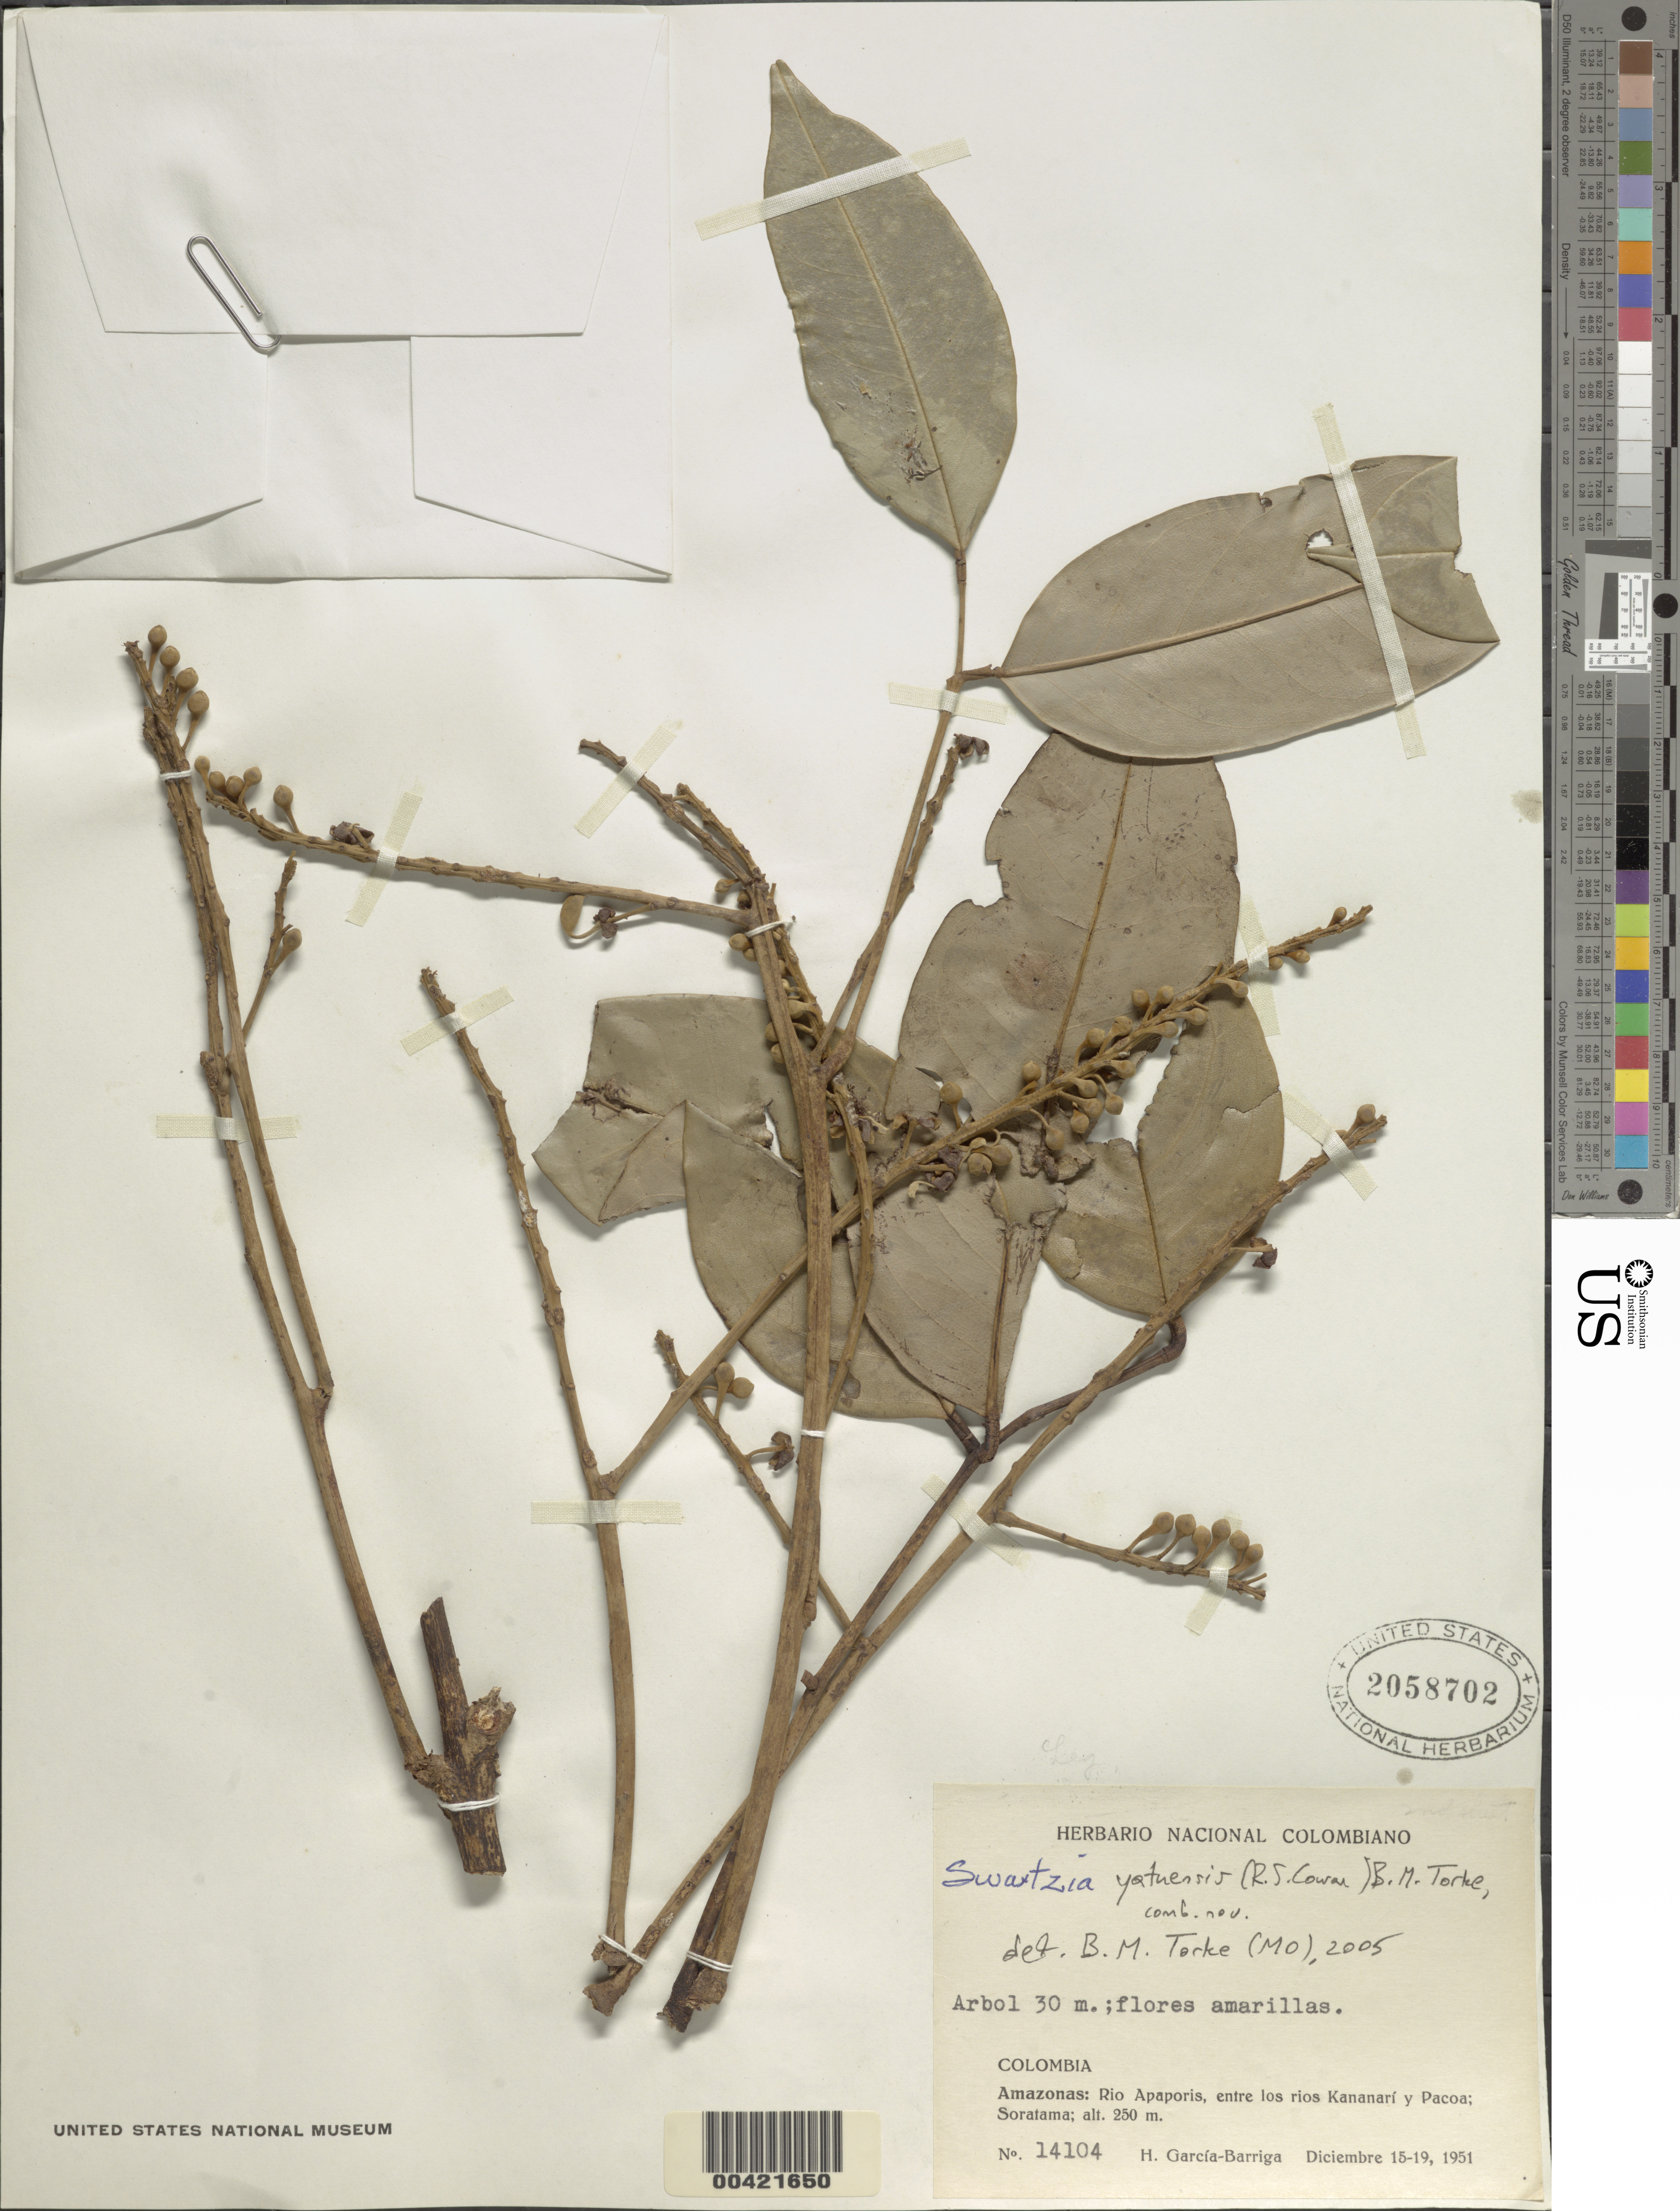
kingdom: Plantae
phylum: Tracheophyta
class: Magnoliopsida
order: Fabales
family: Fabaceae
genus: Swartzia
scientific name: Swartzia yatuensis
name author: (R.S. Cowan) Torke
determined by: Torke, B. M., (MO)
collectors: H. García Barriga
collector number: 14104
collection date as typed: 15 Dec 1951 to 19 Dec 1951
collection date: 1951-12-15/1951-12-19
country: Colombia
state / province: Amazônas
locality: Soritaima; entre los Rios Kananari y Pacoa; Soratama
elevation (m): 250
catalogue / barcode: US 2058702